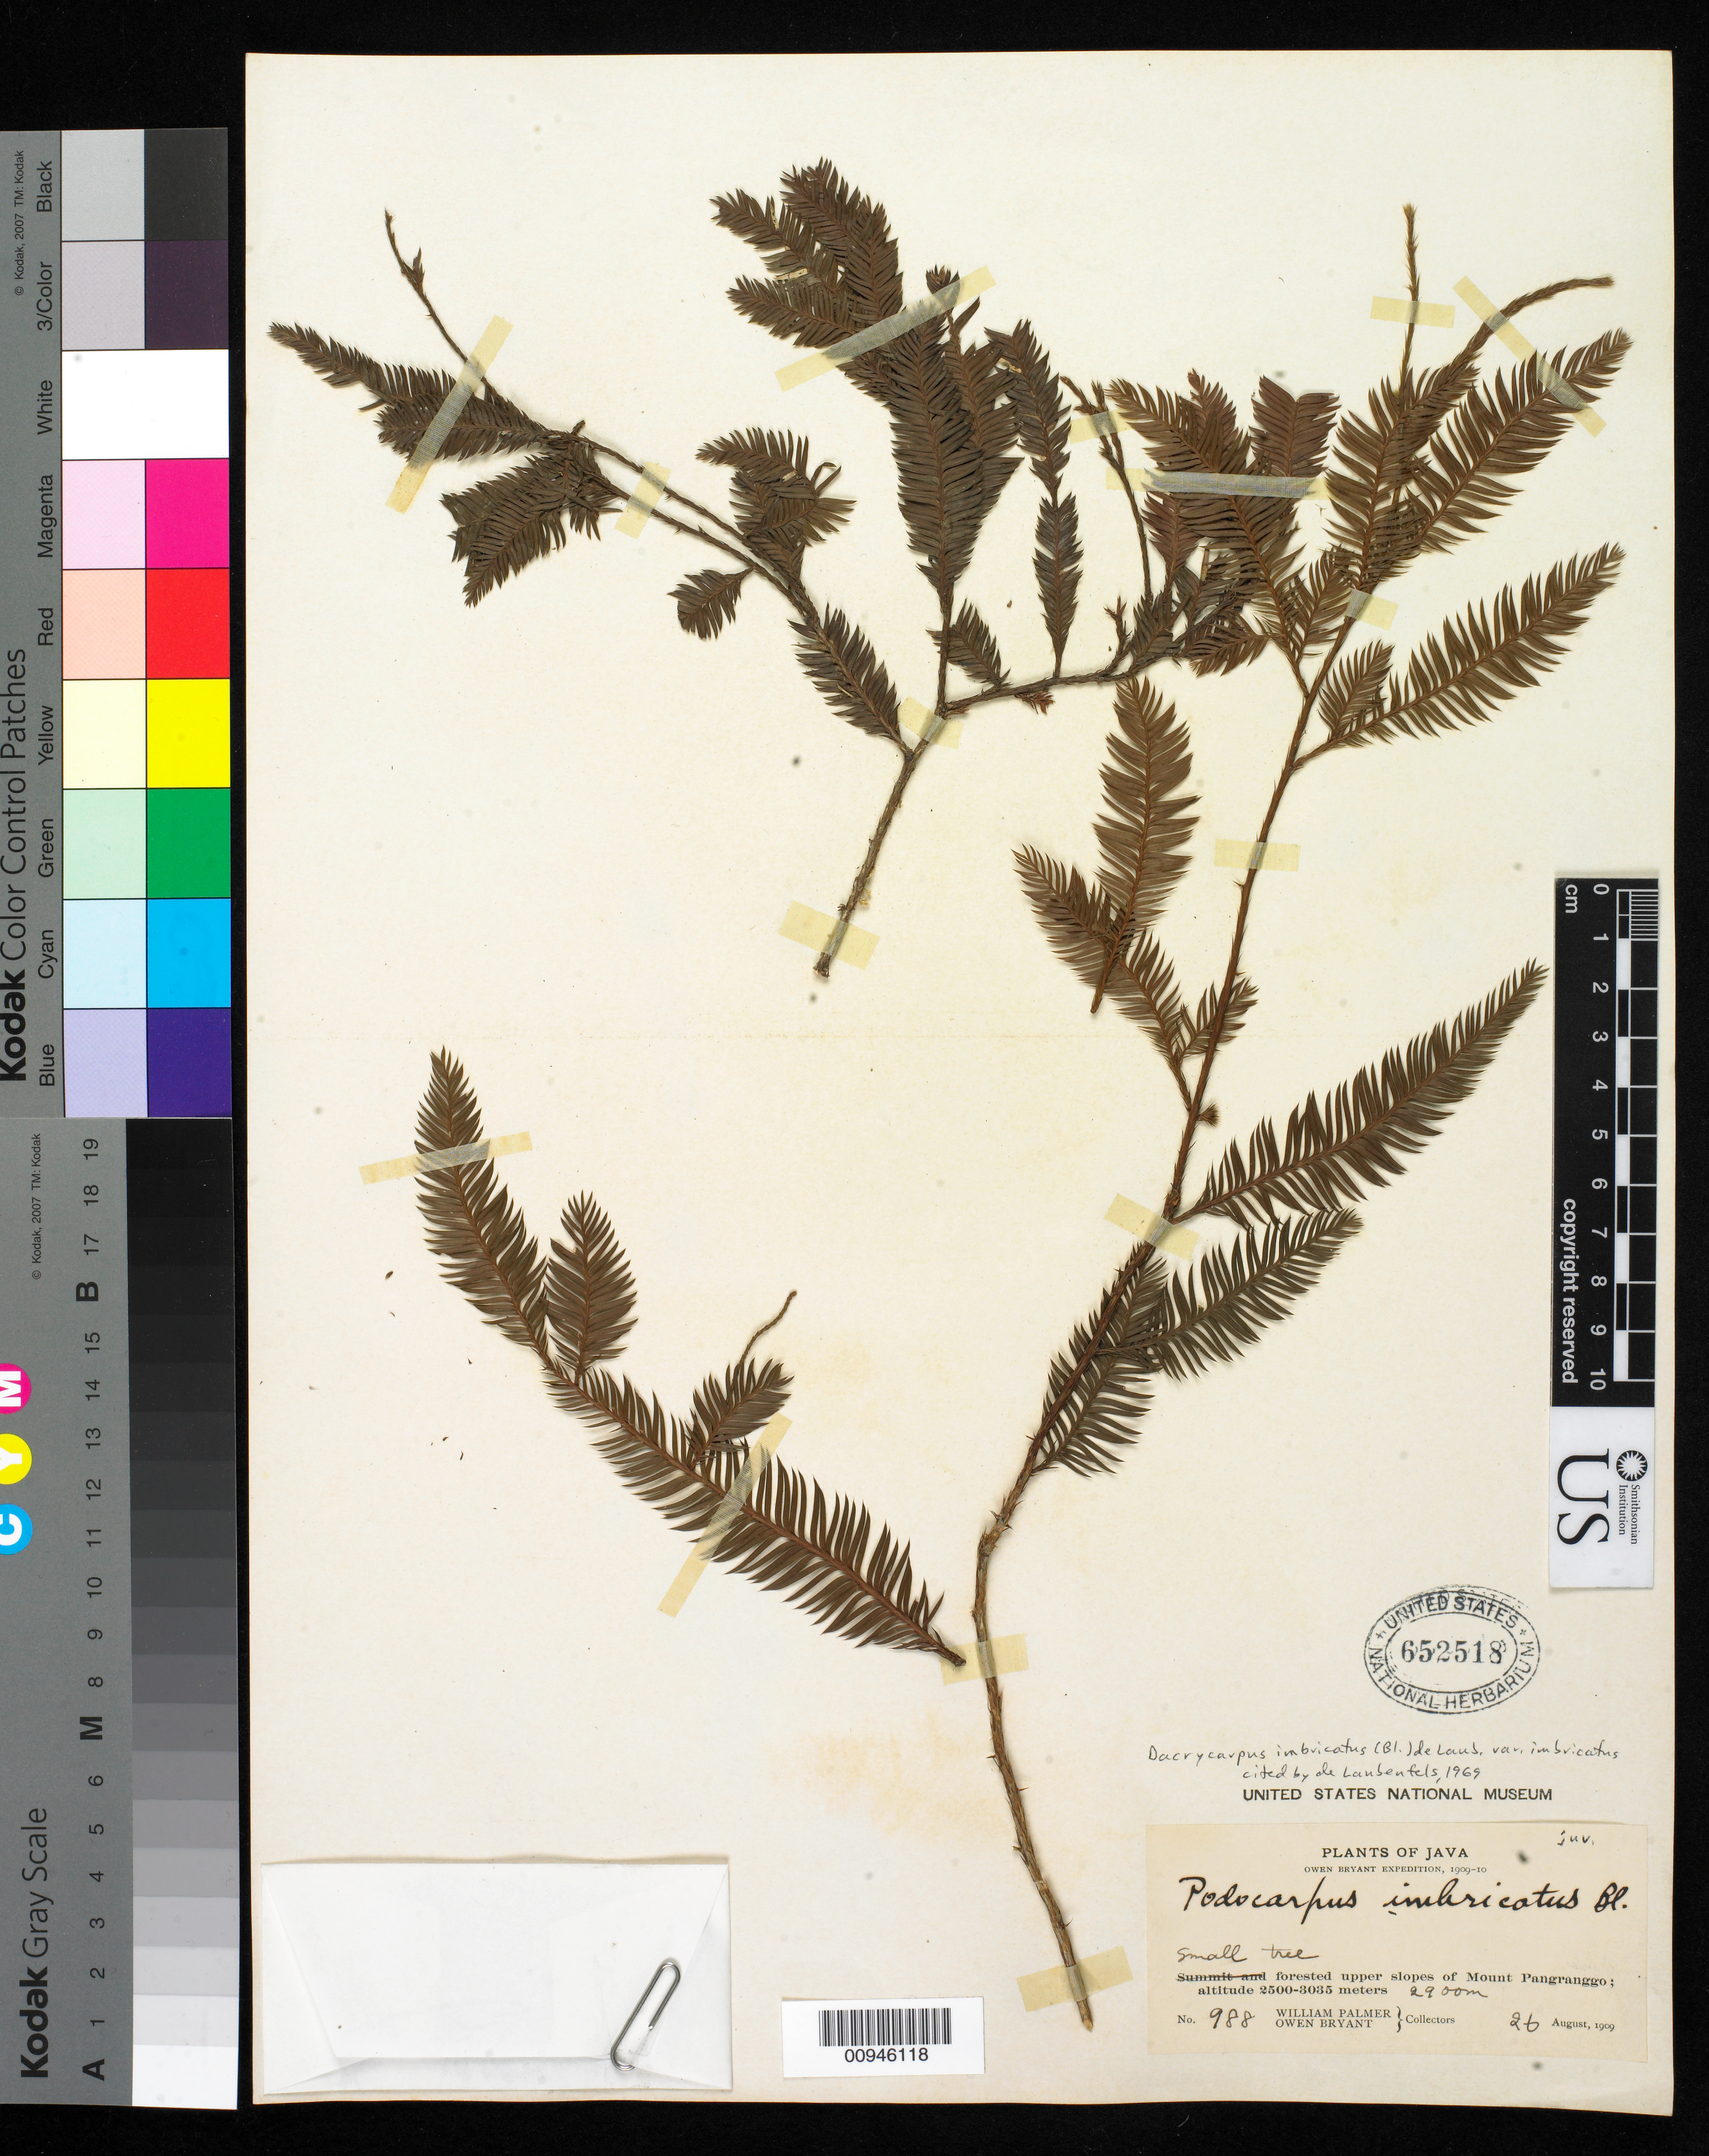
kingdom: Plantae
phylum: Tracheophyta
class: Pinopsida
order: Pinales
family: Podocarpaceae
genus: Dacrycarpus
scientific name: Dacrycarpus imbricatus var. imbricatus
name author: (Blume) de Laub.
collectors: W. Palmer & O. Bryant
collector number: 988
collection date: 1909-08-26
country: Indonesia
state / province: Java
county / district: Jawa Barat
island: Java I.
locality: Forested upper slopes of Mount Pangranggo.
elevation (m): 2900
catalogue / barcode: US 652518